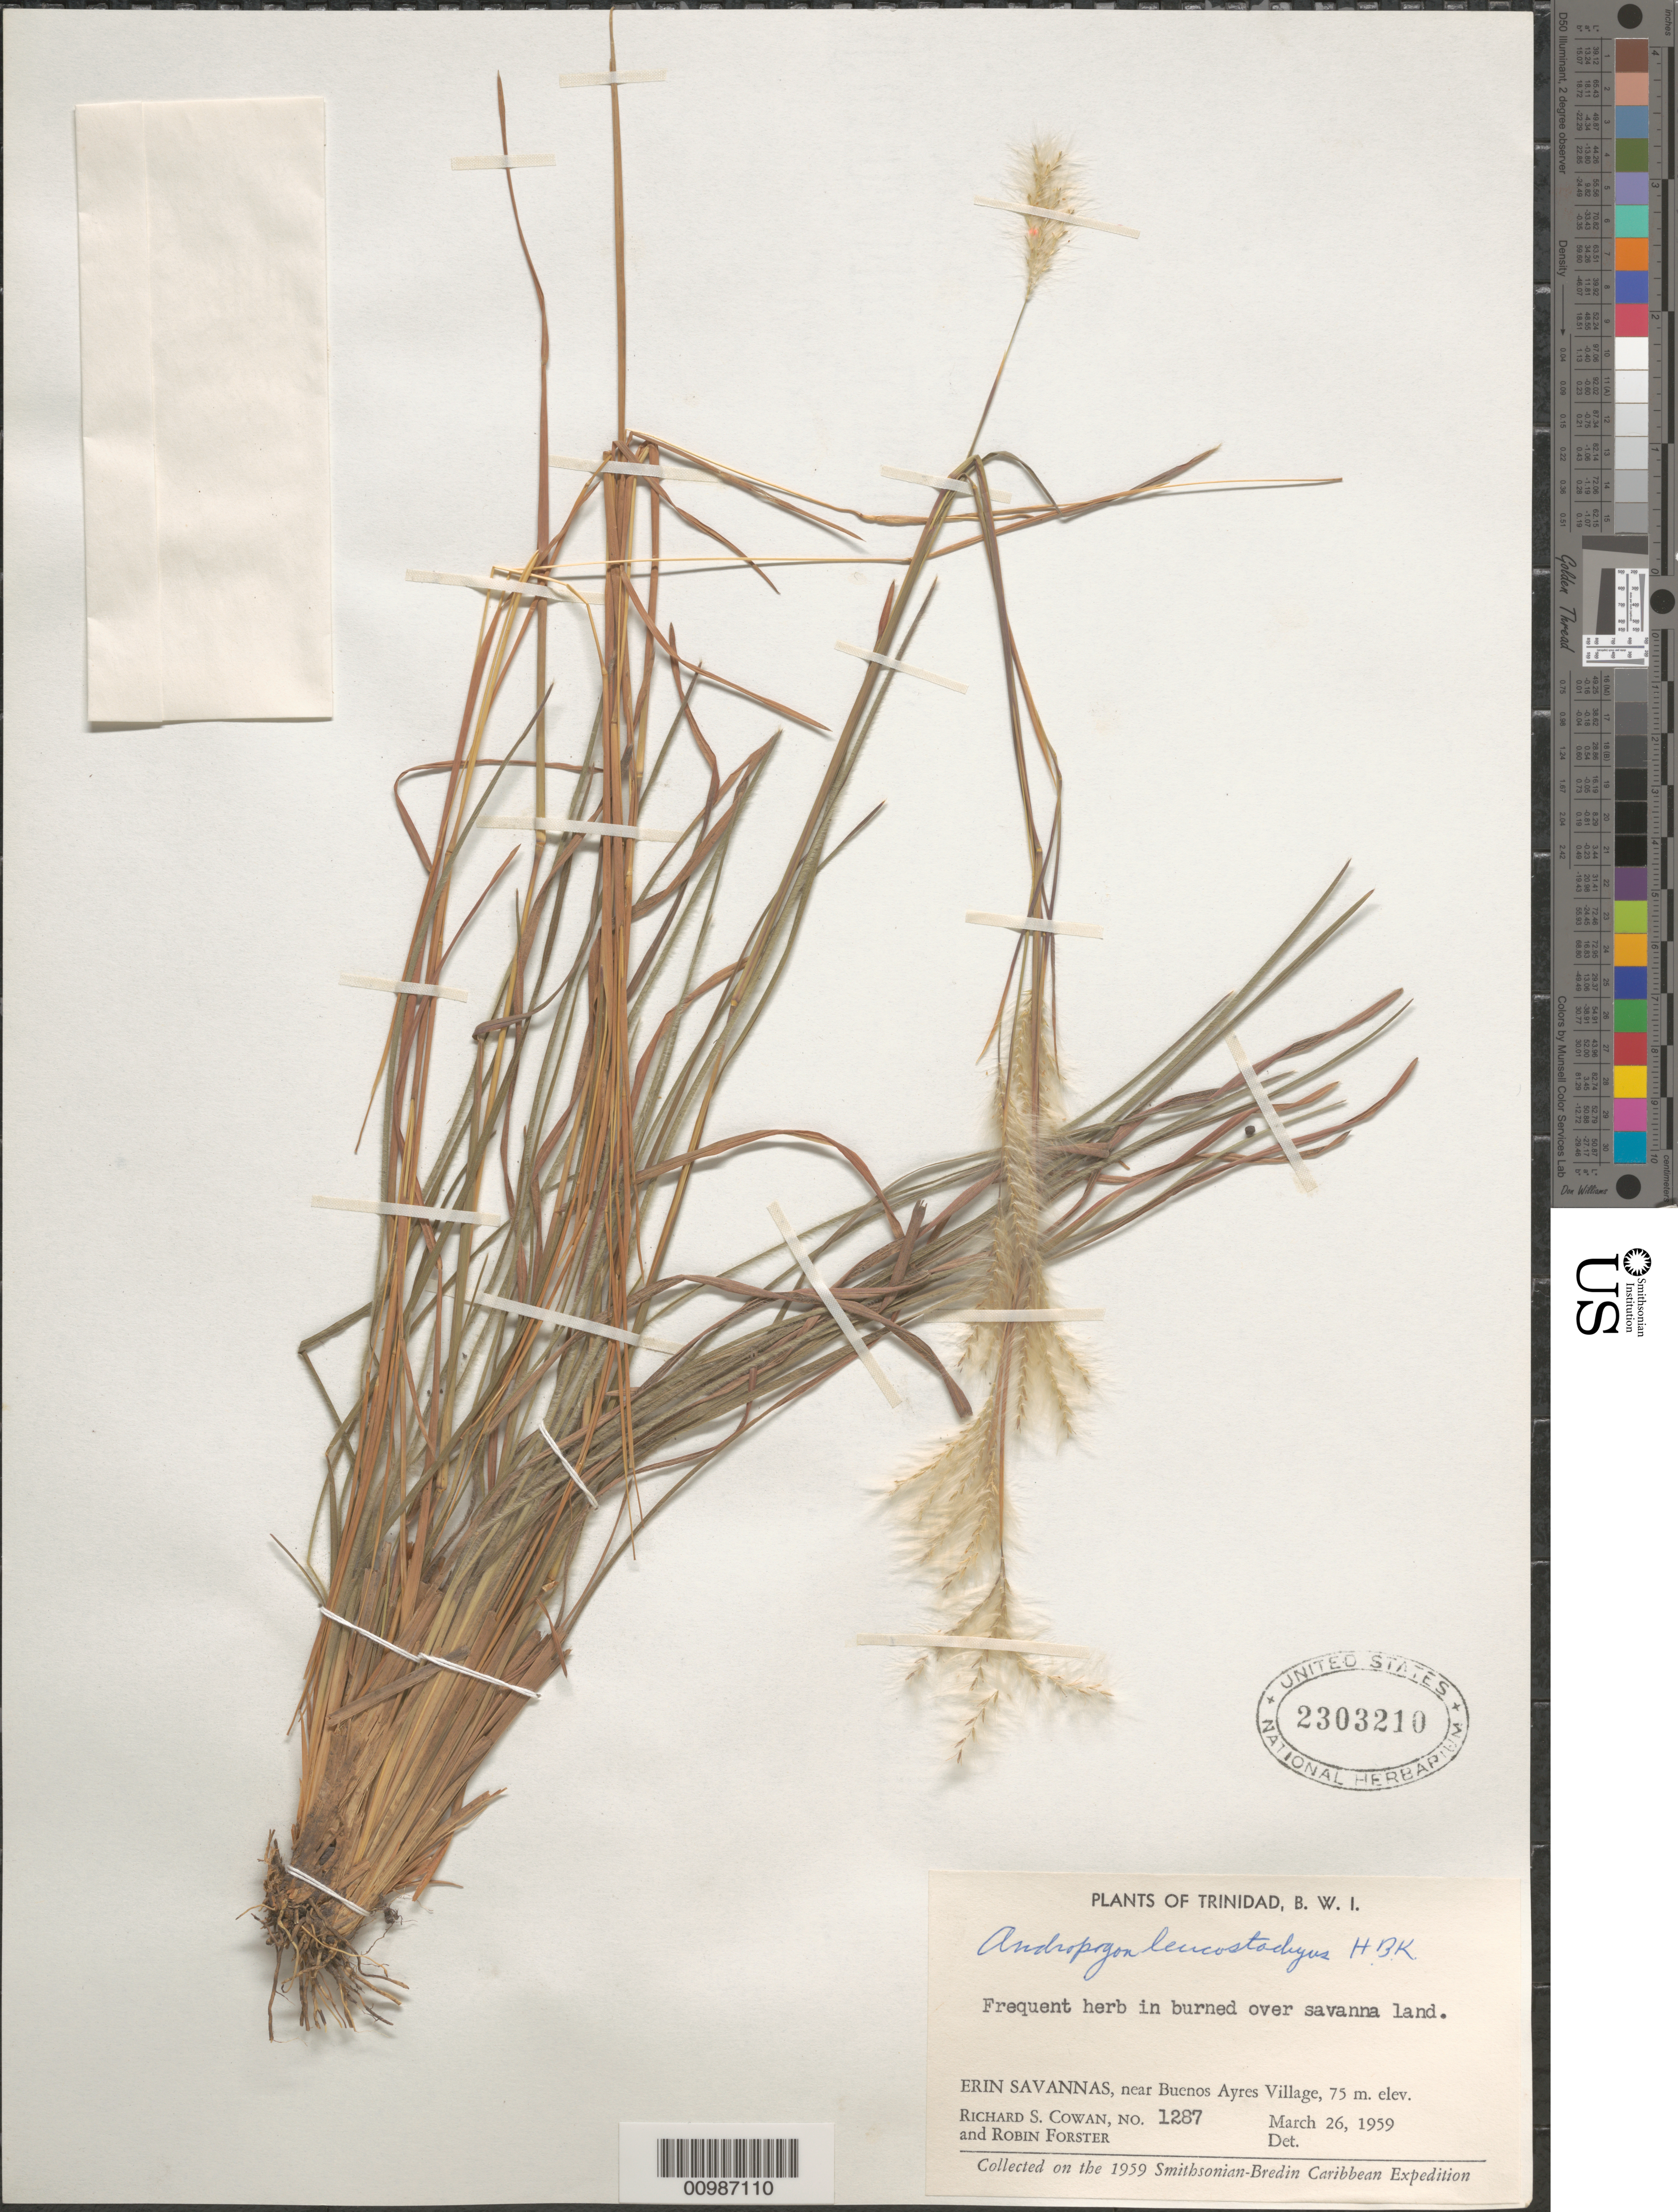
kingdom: Plantae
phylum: Tracheophyta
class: Liliopsida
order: Poales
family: Poaceae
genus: Andropogon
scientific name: Andropogon leucostachyus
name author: Kunth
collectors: R. S. Cowan & R. Forster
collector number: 1287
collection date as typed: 26 Mar 1959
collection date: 1959-03-26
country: Trinidad and Tobago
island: Trinidad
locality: Erin Savannas, near Buenos Ayres Village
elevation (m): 75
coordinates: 0 N, 0 E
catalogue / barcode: US 2303210